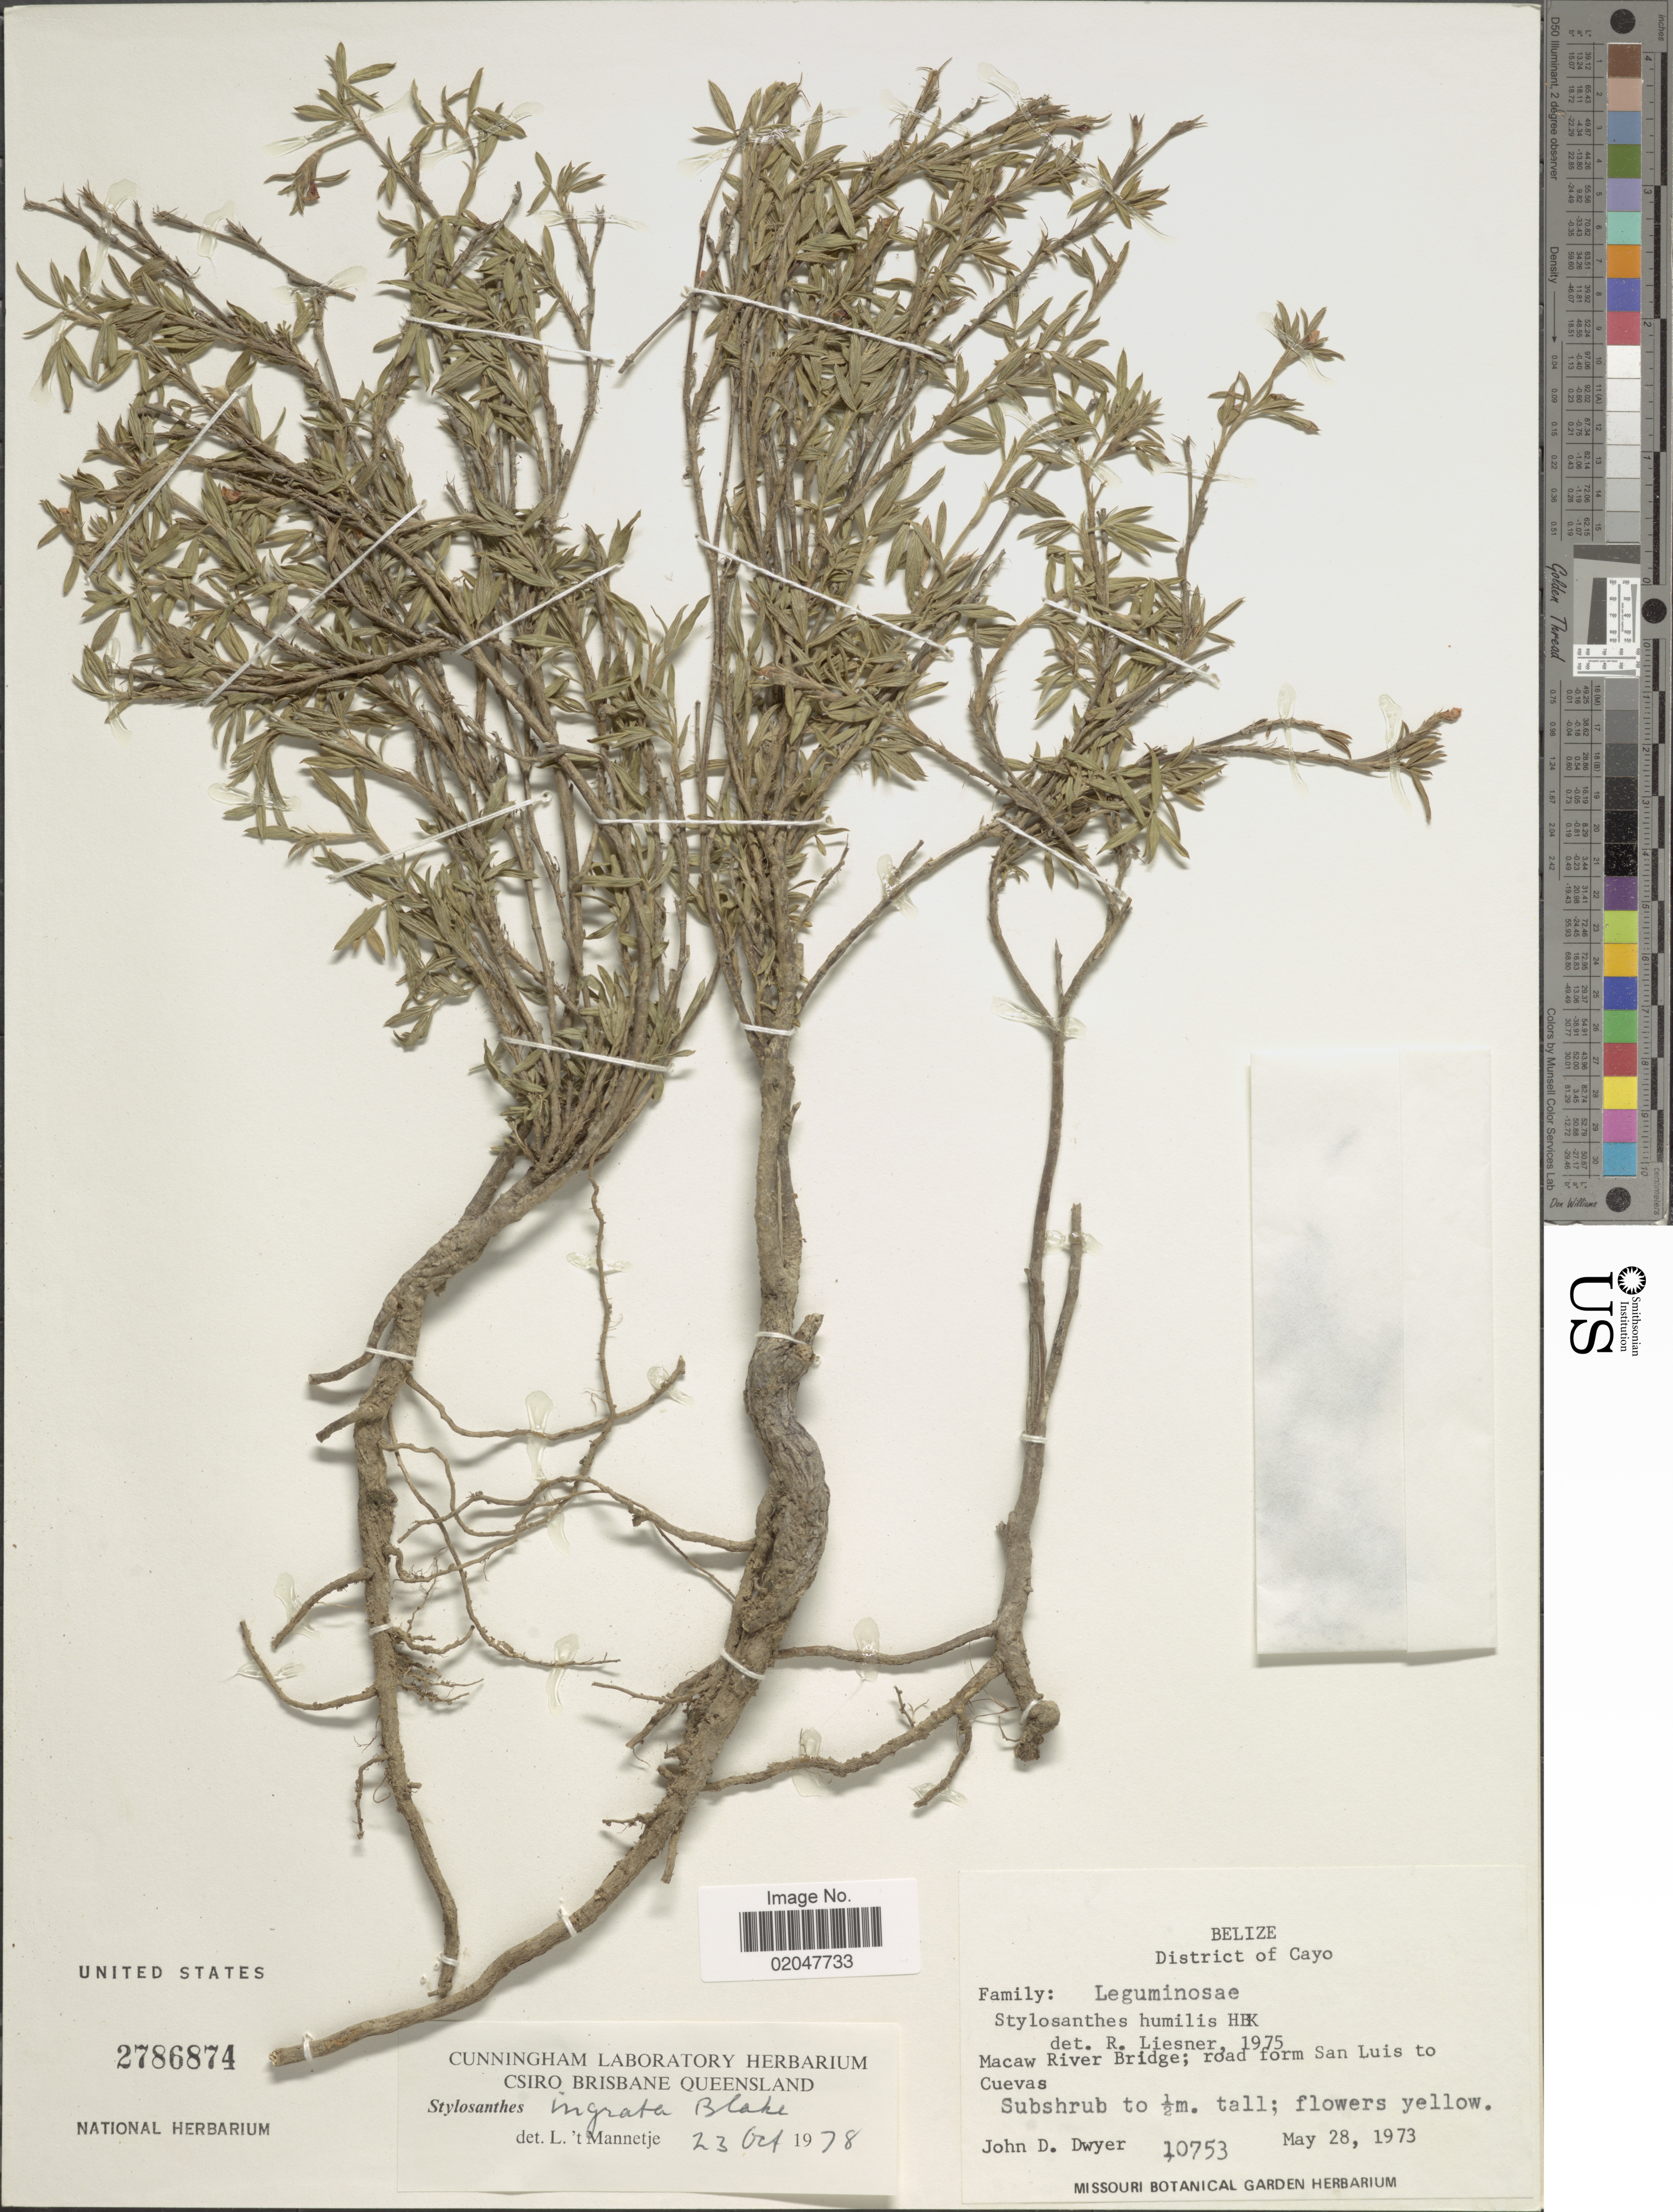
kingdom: Plantae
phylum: Tracheophyta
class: Magnoliopsida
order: Fabales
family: Fabaceae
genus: Stylosanthes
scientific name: Stylosanthes ingrata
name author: S.F. Blake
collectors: J. D. Dwyer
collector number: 10753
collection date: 1973-05-28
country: Belize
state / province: Cayo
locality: Macaw River Bridge, road from San Luis to Cuevas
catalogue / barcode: US 2786874